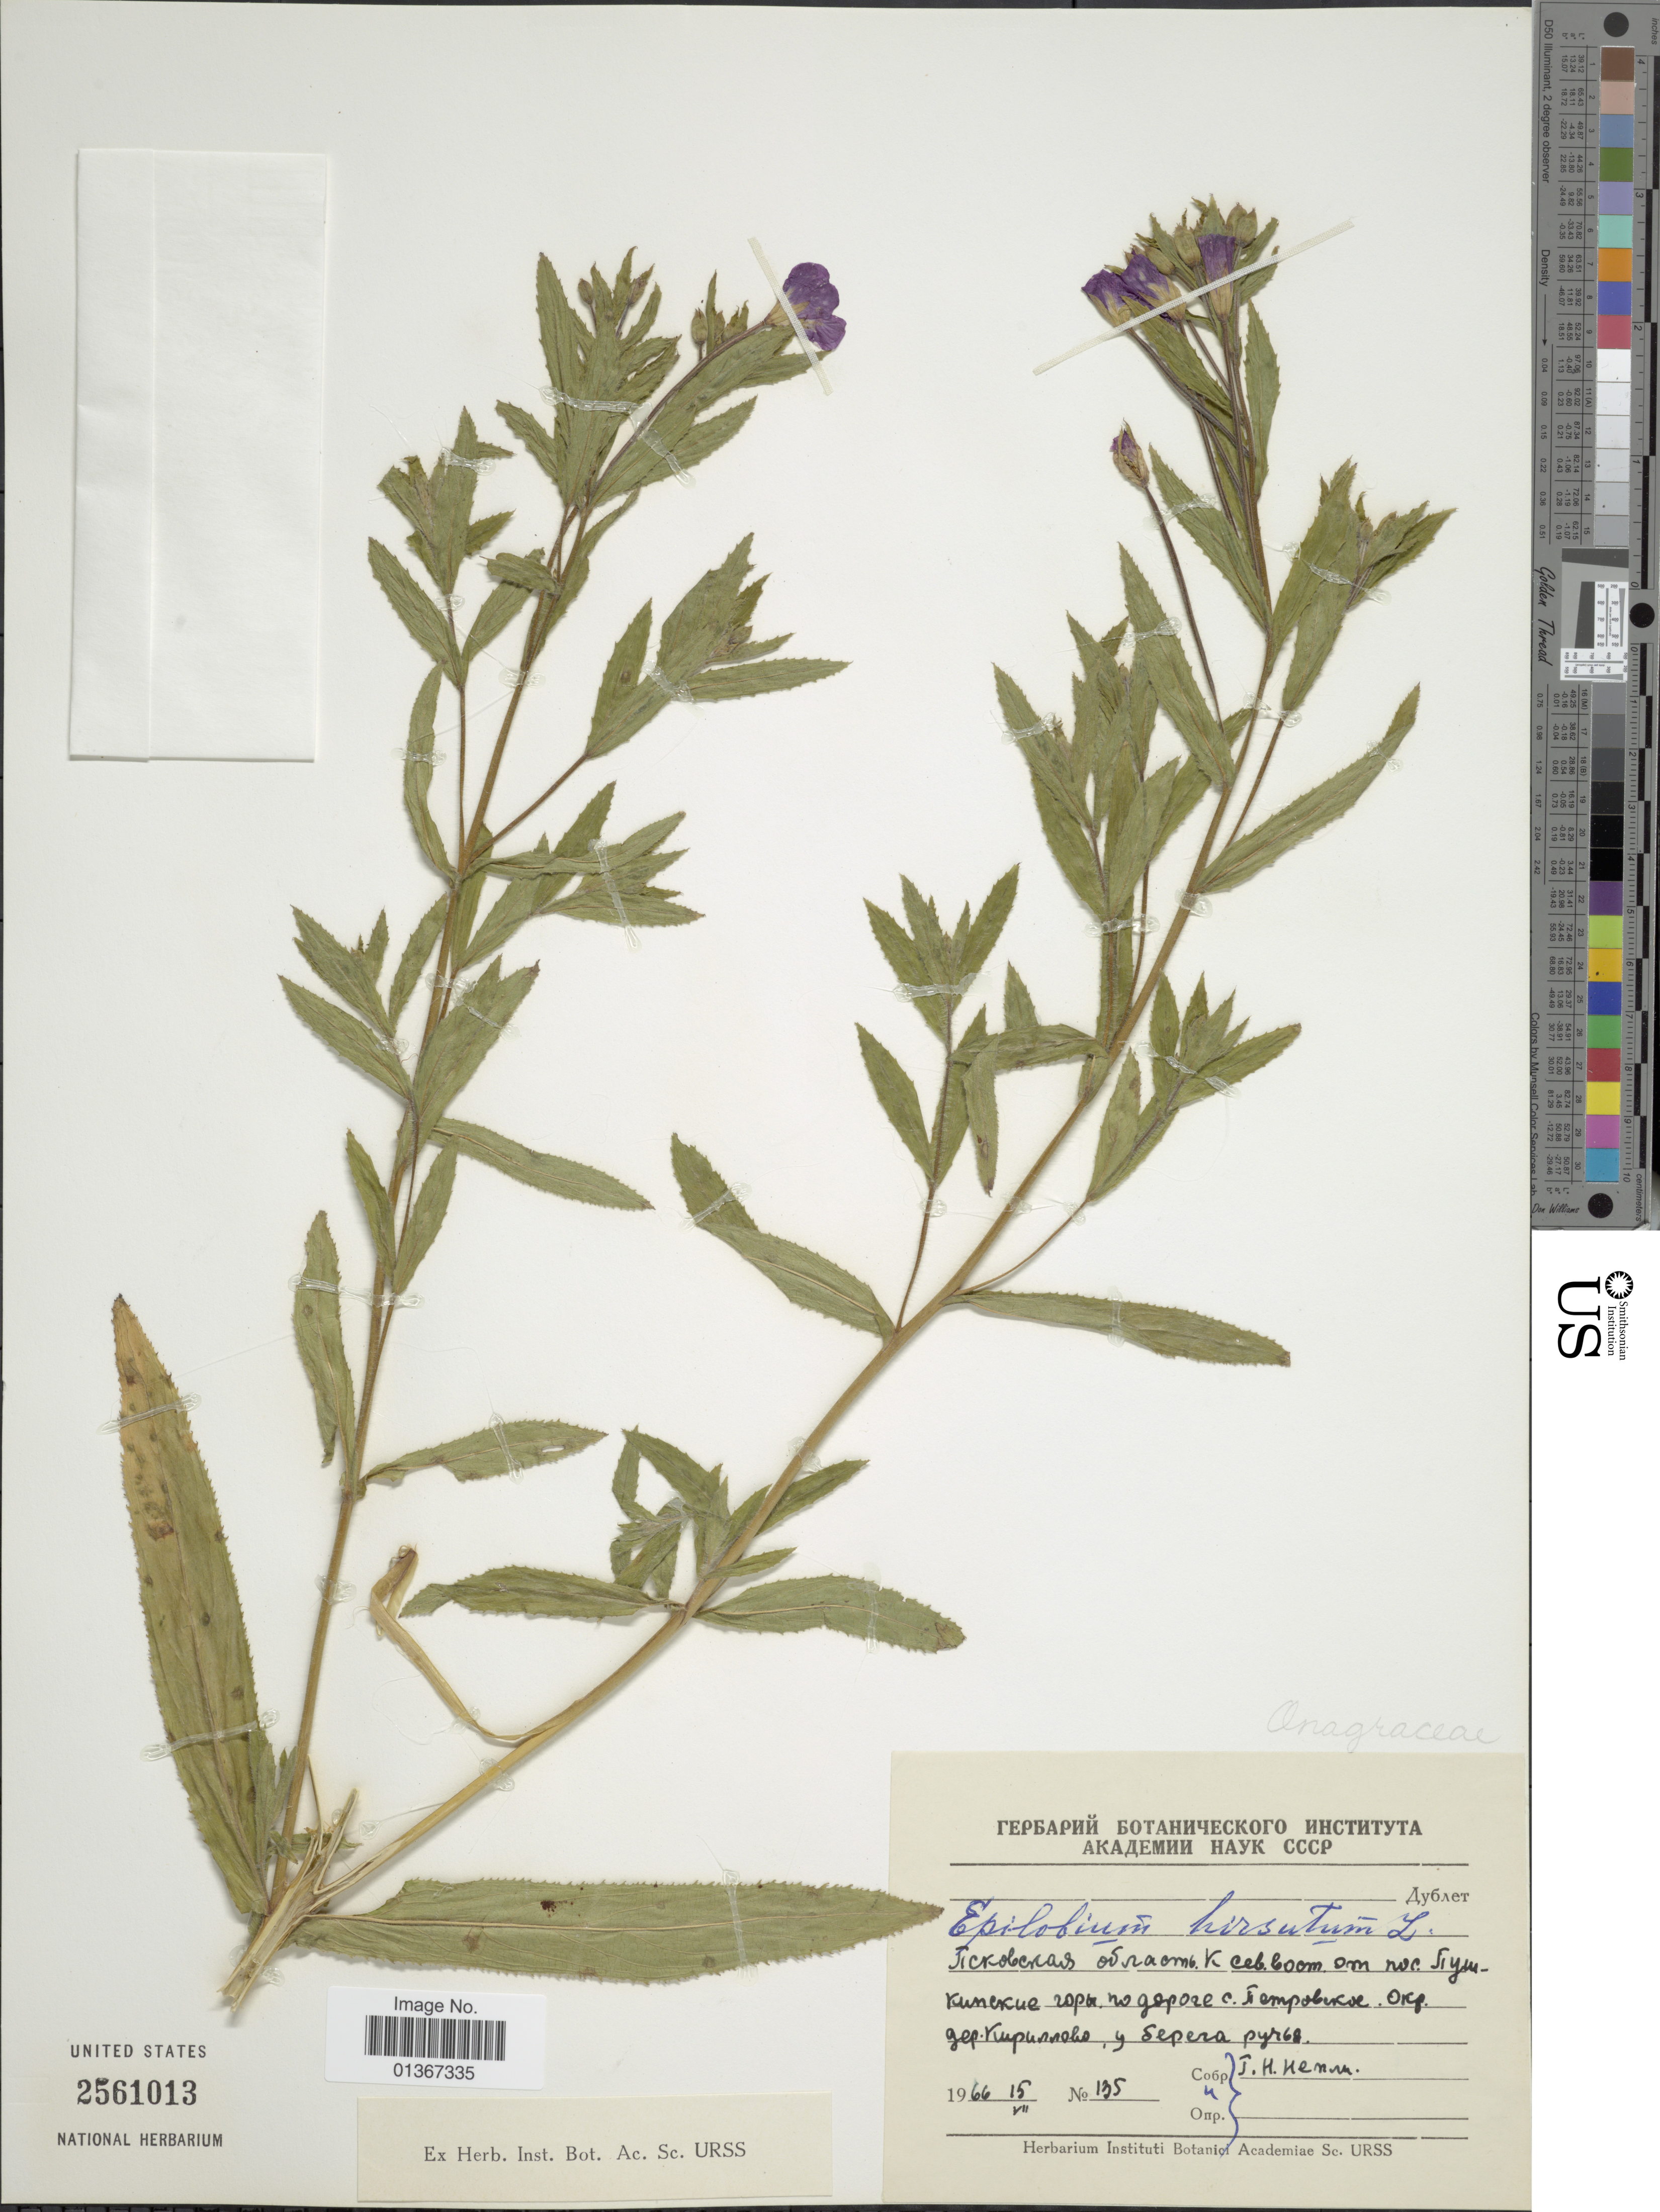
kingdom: Plantae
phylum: Tracheophyta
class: Magnoliopsida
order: Myrtales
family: Onagraceae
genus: Epilobium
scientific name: Epilobium hirsutum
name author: L.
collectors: G. Nepli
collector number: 135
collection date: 1966-07-15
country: Russian Federation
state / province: Pskov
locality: North of village Pushkinskie Gory, on the road to village Petrovskoye, vicinity of village Kirillovo.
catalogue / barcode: US 2561013